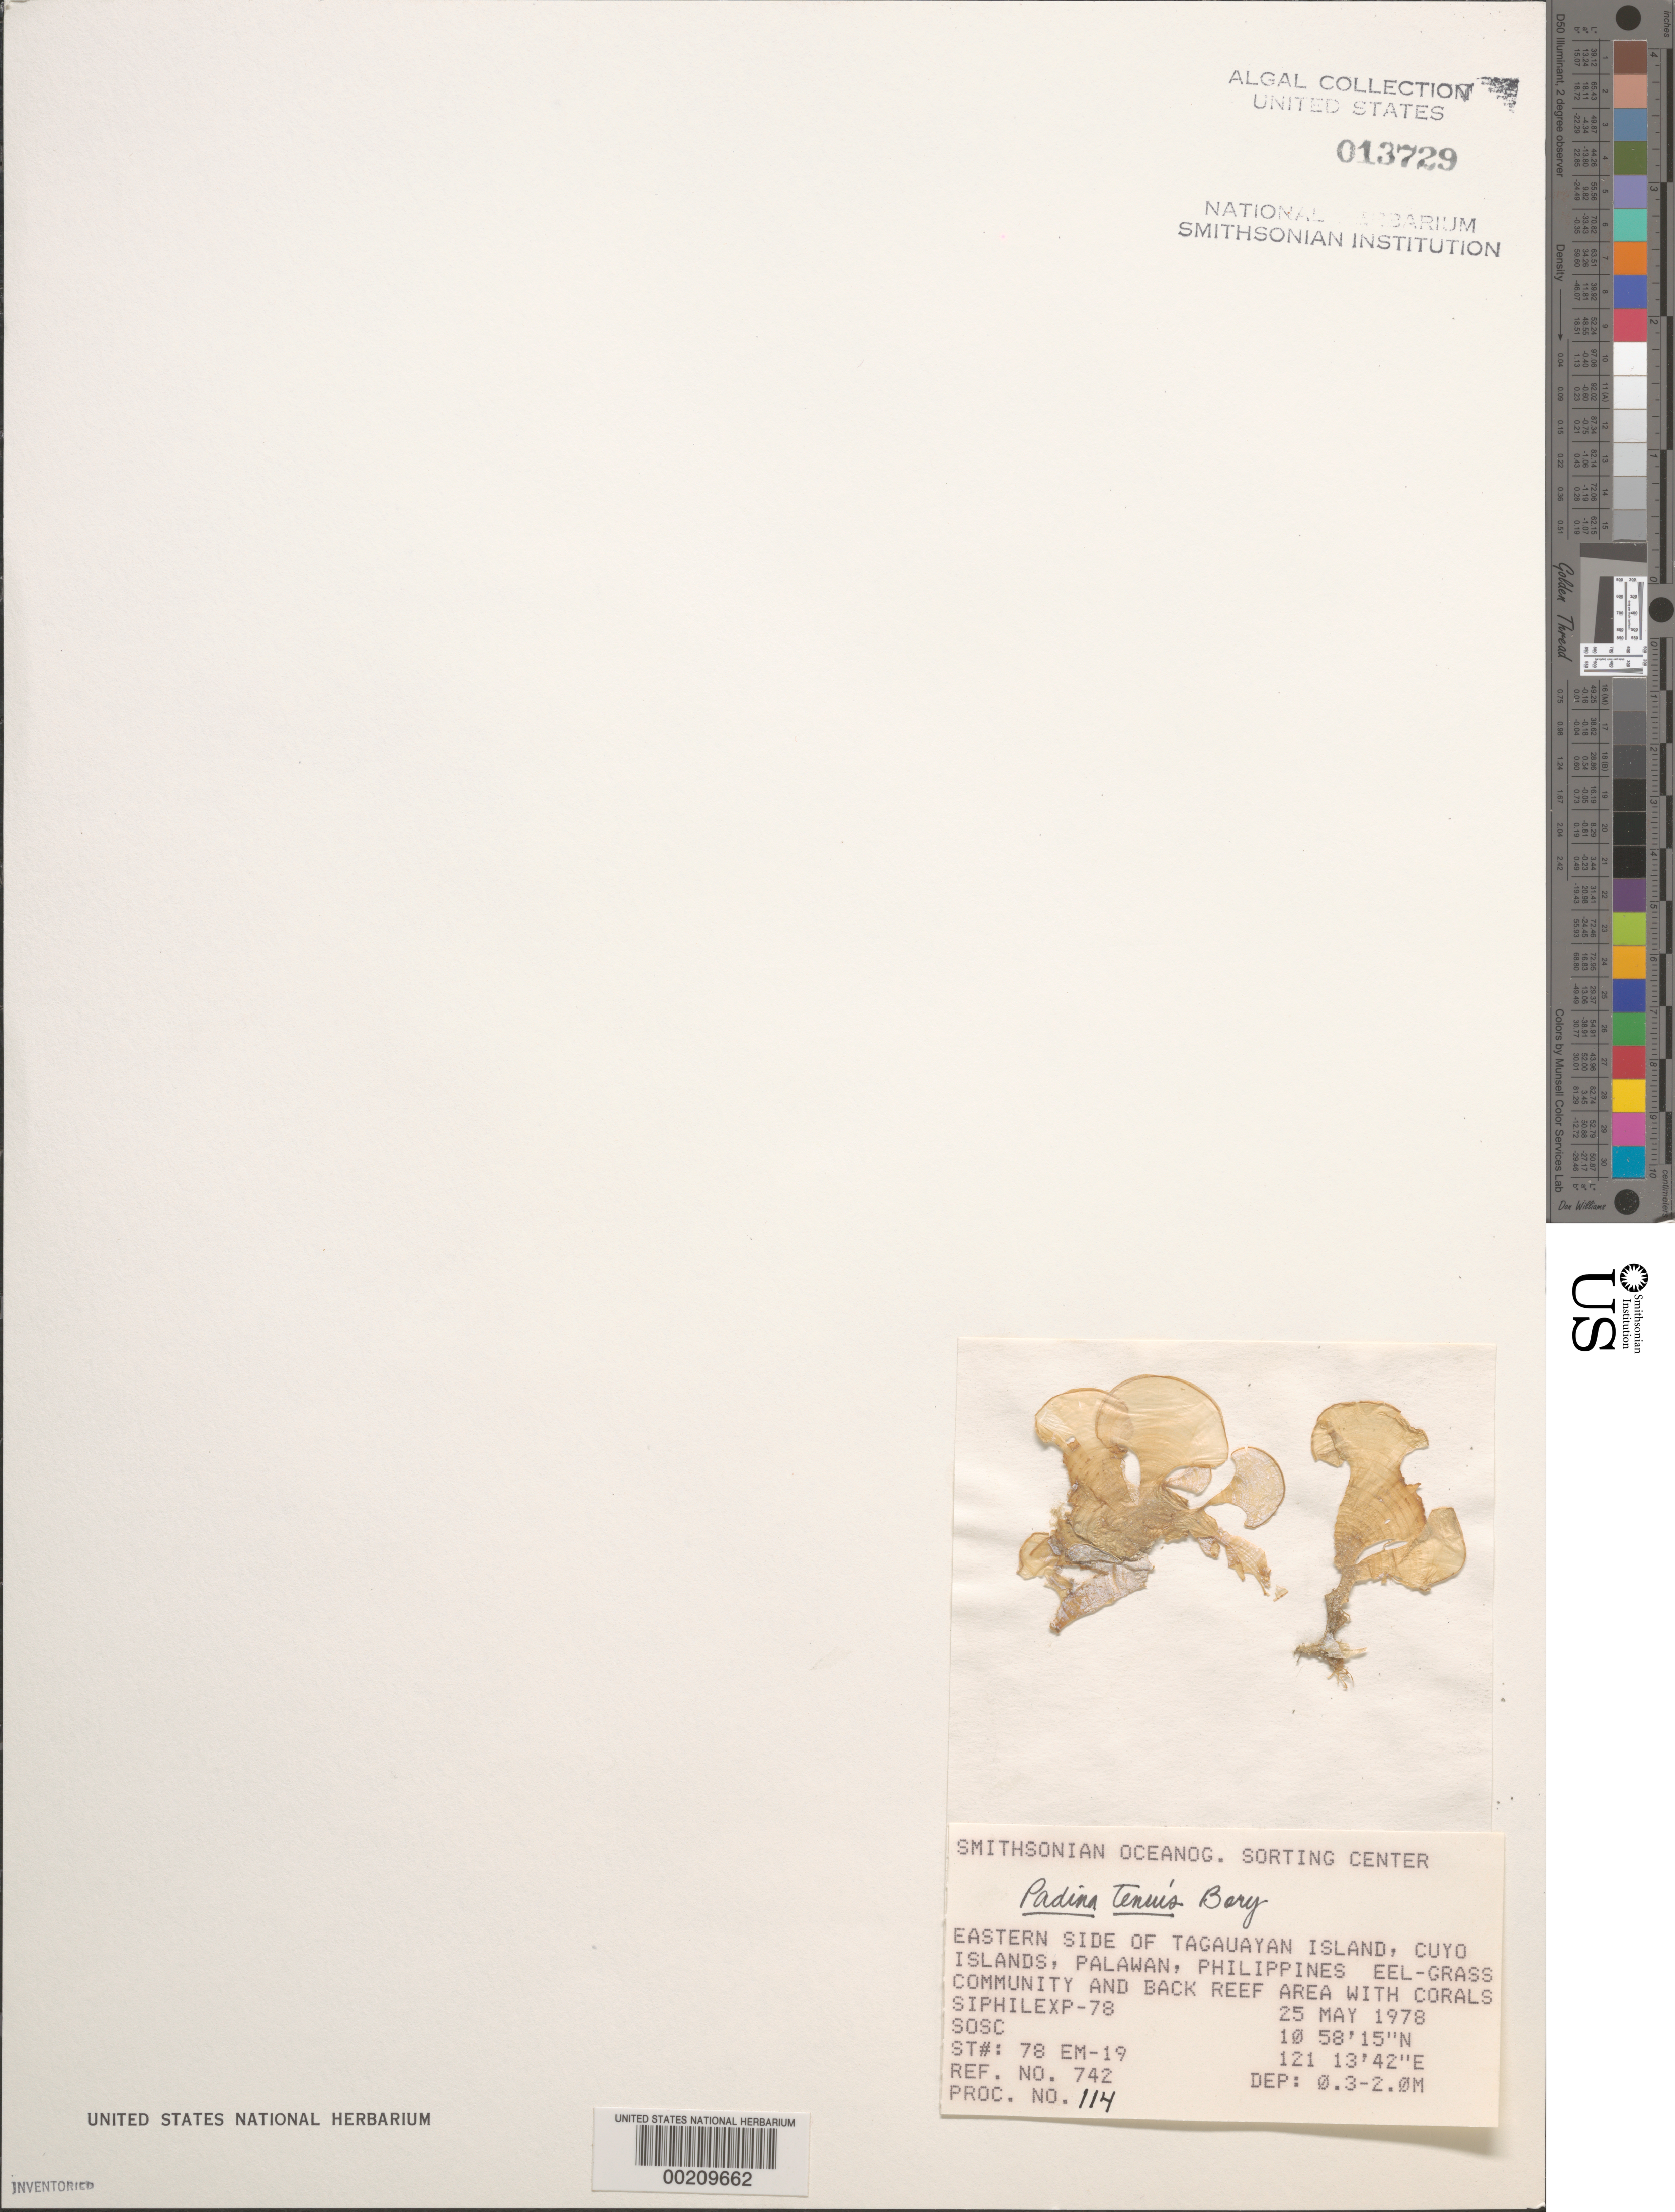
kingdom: Chromista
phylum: Ochrophyta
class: Phaeophyceae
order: Dictyotales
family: Dictyotaceae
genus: Padina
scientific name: Padina boryana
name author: Thivy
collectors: SOSC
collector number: Station 78 Em-19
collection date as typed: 25 May 1978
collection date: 1978-05-25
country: Philippines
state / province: Mimaropa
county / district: Palawan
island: Tagauayan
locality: Eastern side of island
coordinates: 10 58' 15" N, 121 13' 42" E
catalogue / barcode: US 13729